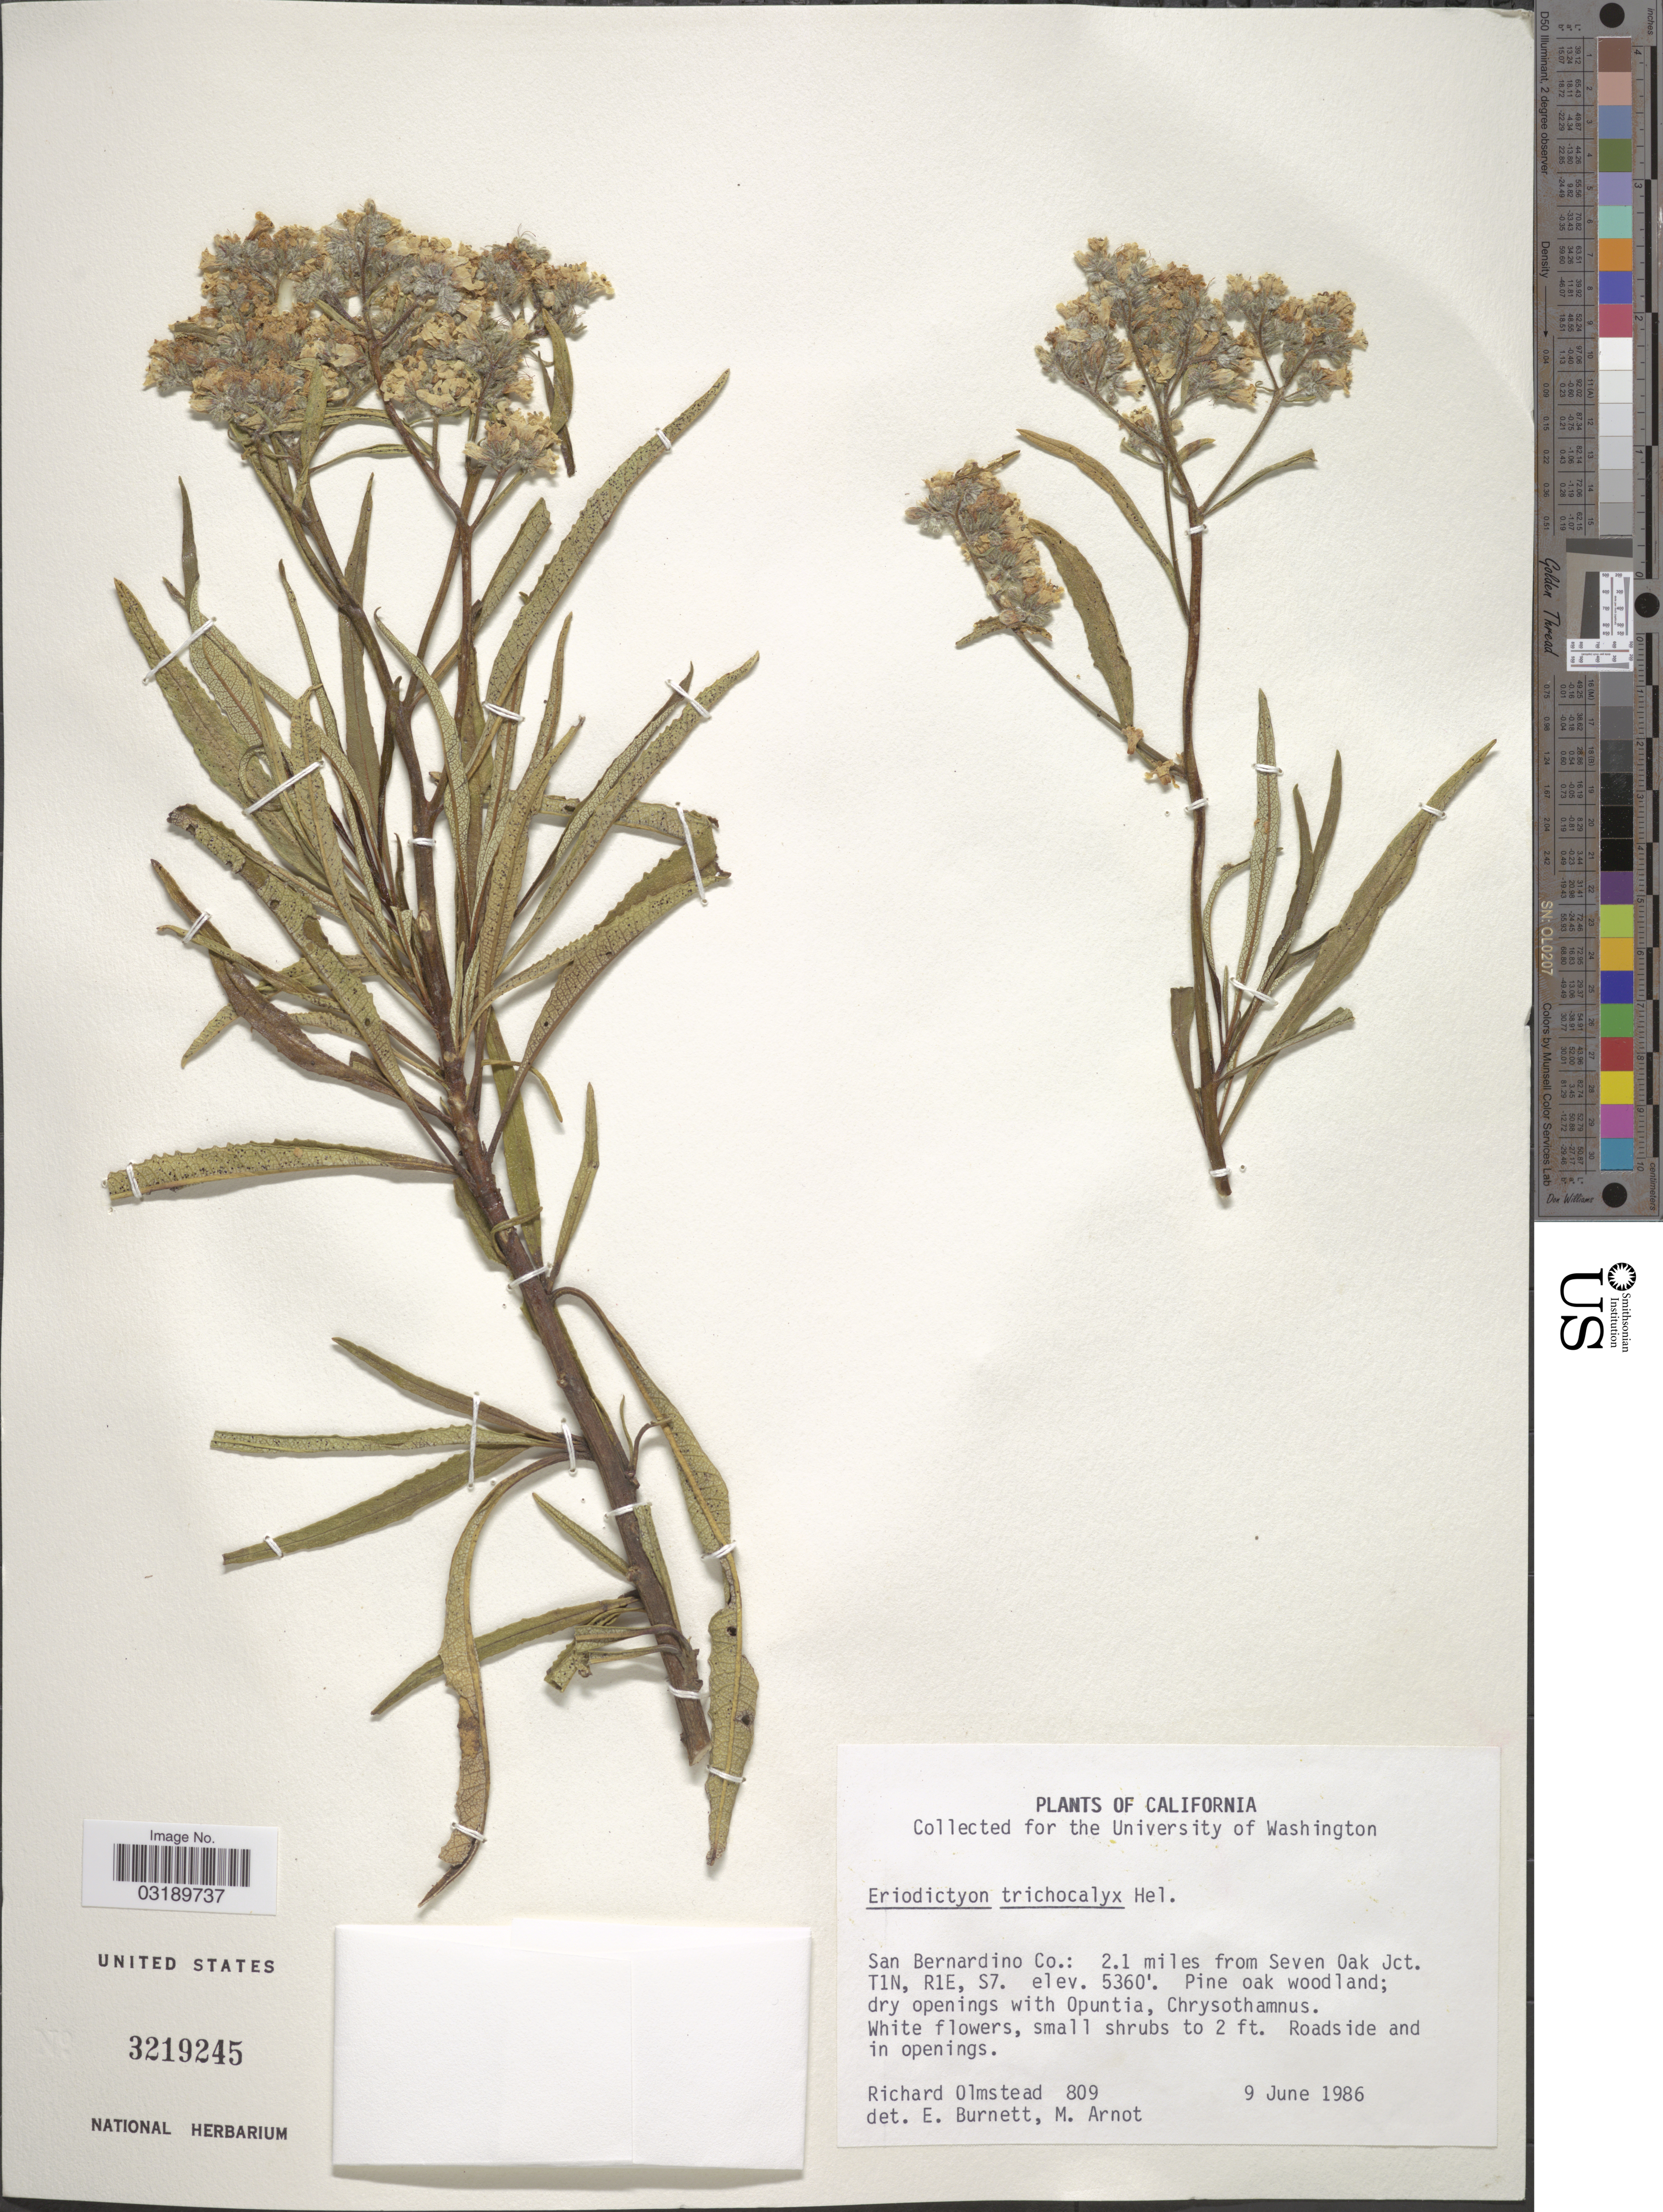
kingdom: Plantae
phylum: Tracheophyta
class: Magnoliopsida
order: Boraginales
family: Namaceae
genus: Eriodictyon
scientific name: Eriodictyon trichocalyx var. trichocalyx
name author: A. Heller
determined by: Rogers, Z. S.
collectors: R. Olmstead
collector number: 809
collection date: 1986-06-09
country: United States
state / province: California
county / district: San Bernardino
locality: San Bernardino Co.: 2.1 miles from Seven Oak Jct. T1N, R1E, S7.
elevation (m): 1634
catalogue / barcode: US 3219245